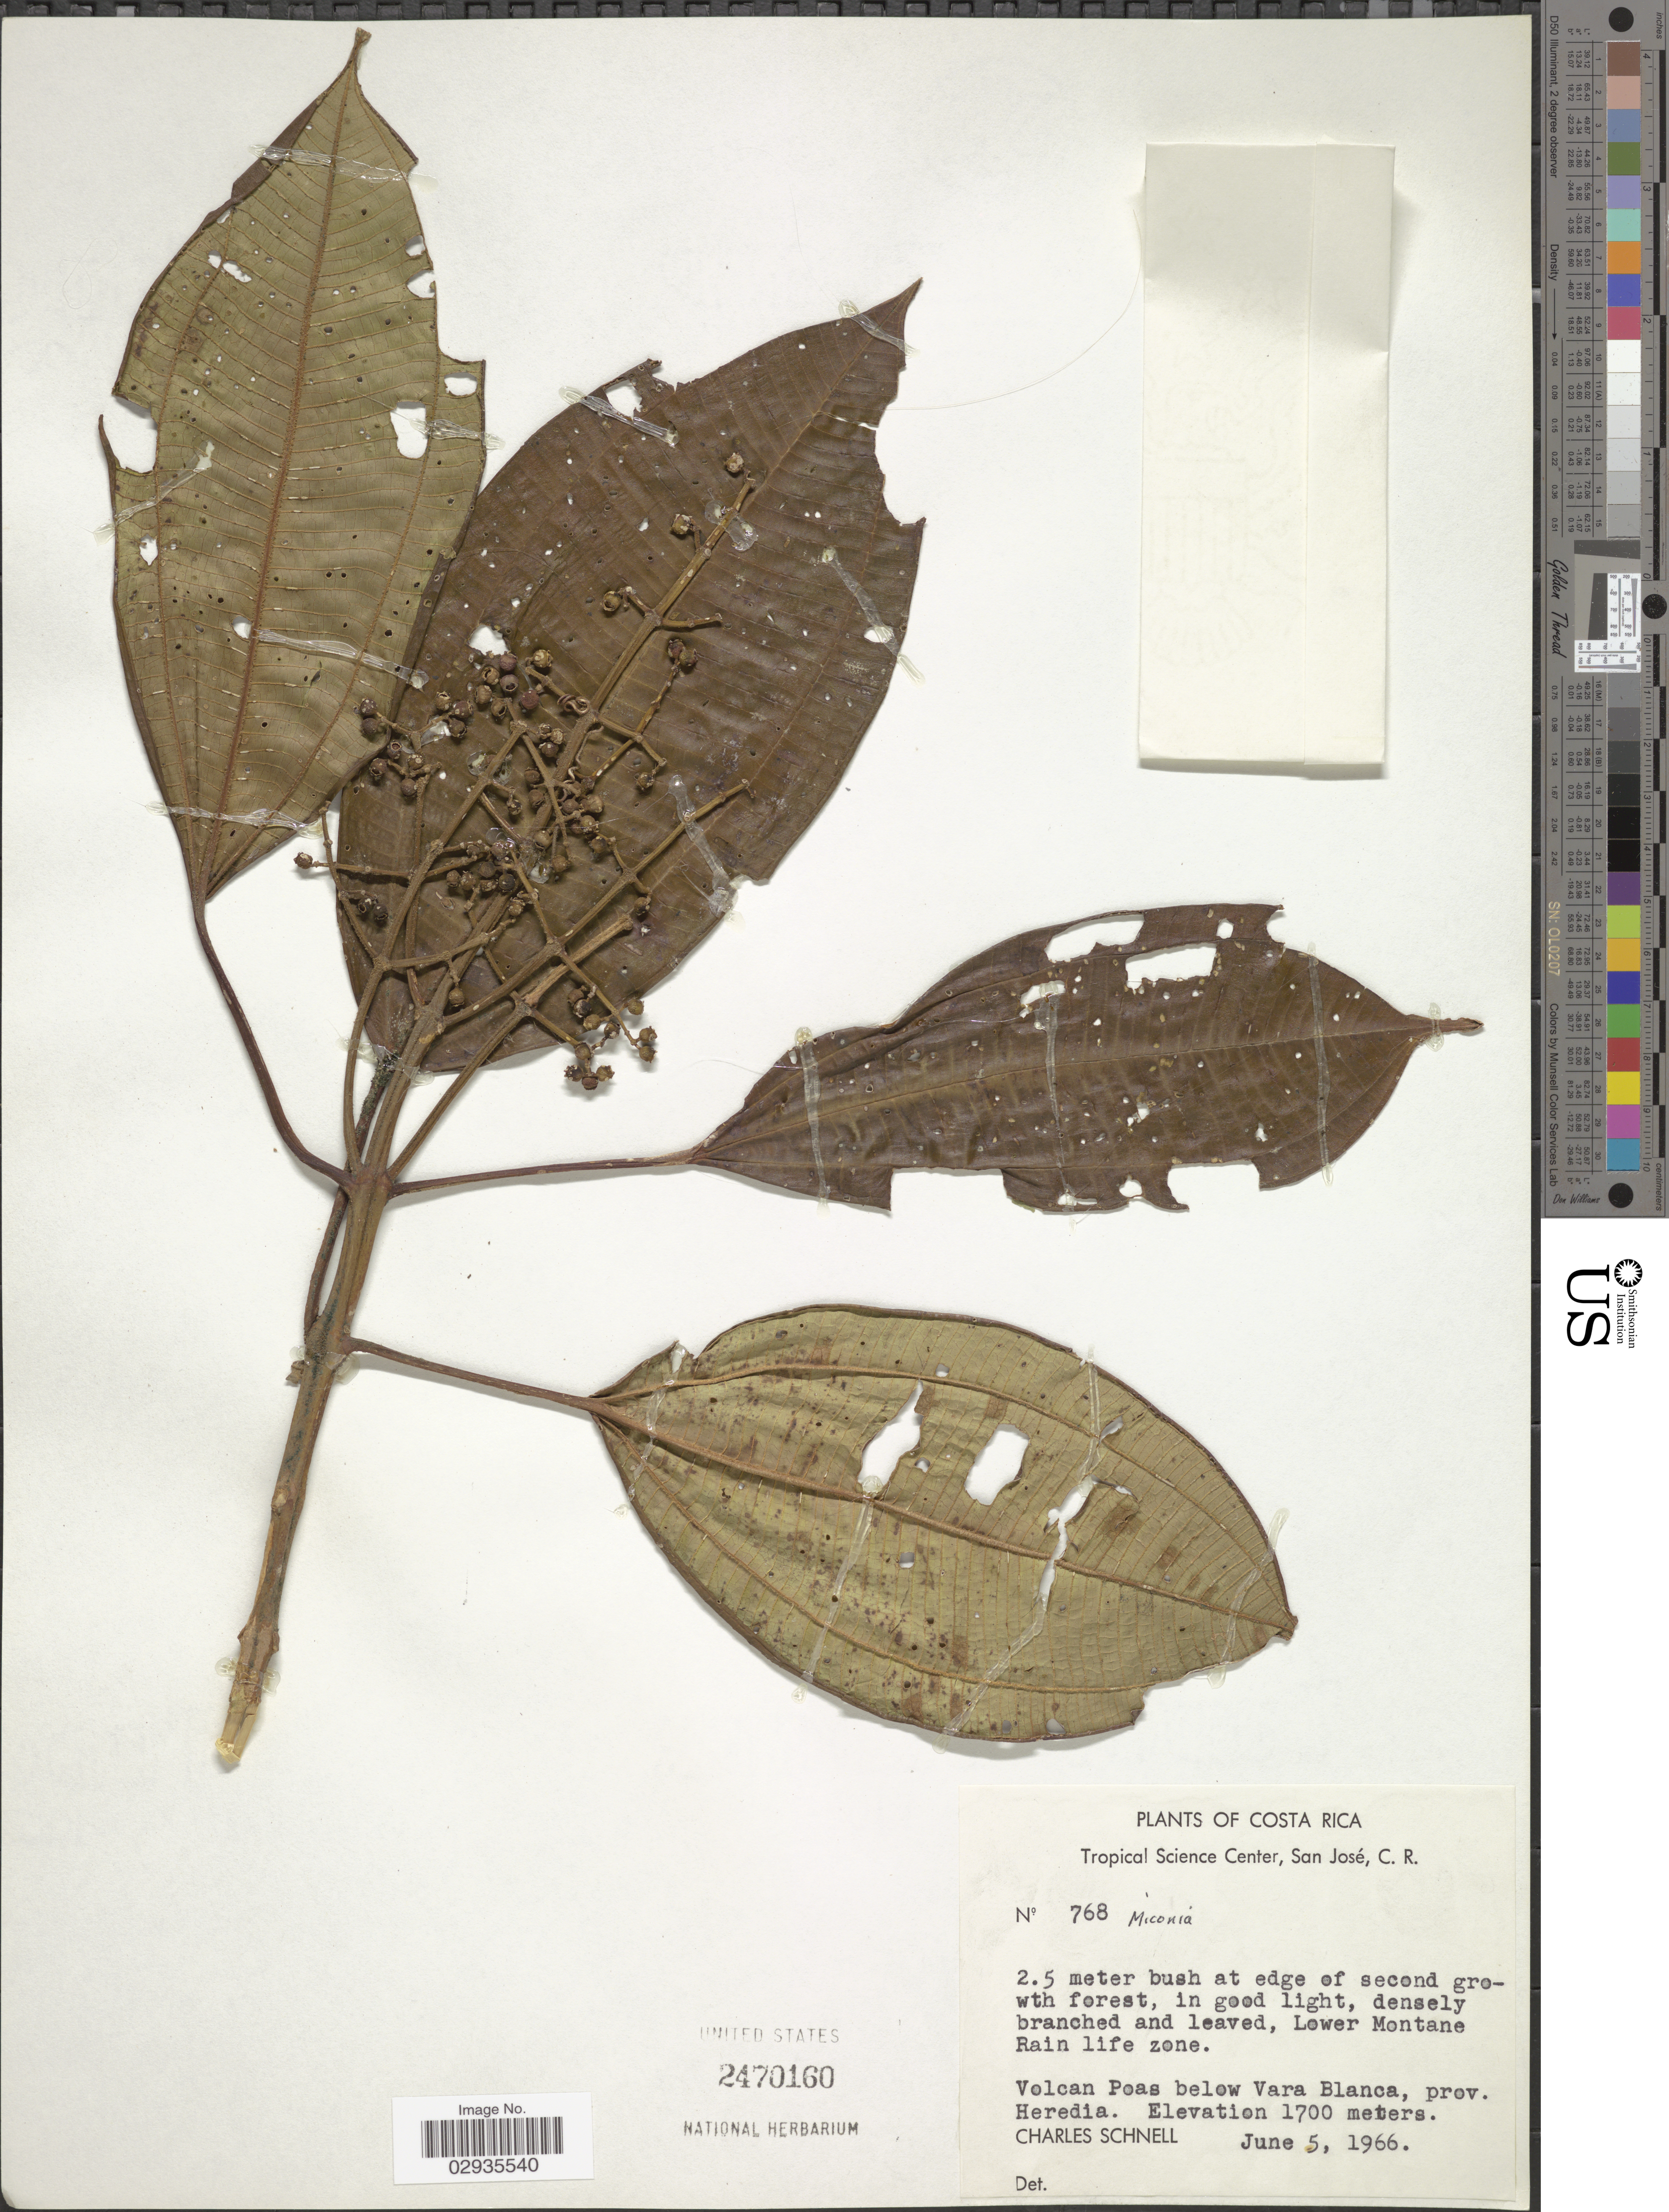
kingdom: Plantae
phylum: Tracheophyta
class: Magnoliopsida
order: Myrtales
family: Melastomataceae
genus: Miconia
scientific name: Miconia sp.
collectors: C. Schnell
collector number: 768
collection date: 1966-06-05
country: Costa Rica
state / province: Heredia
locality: Lower Montane Rain life zone, Volcan Poas below Vara Blanca.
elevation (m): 1700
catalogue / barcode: US 2470160